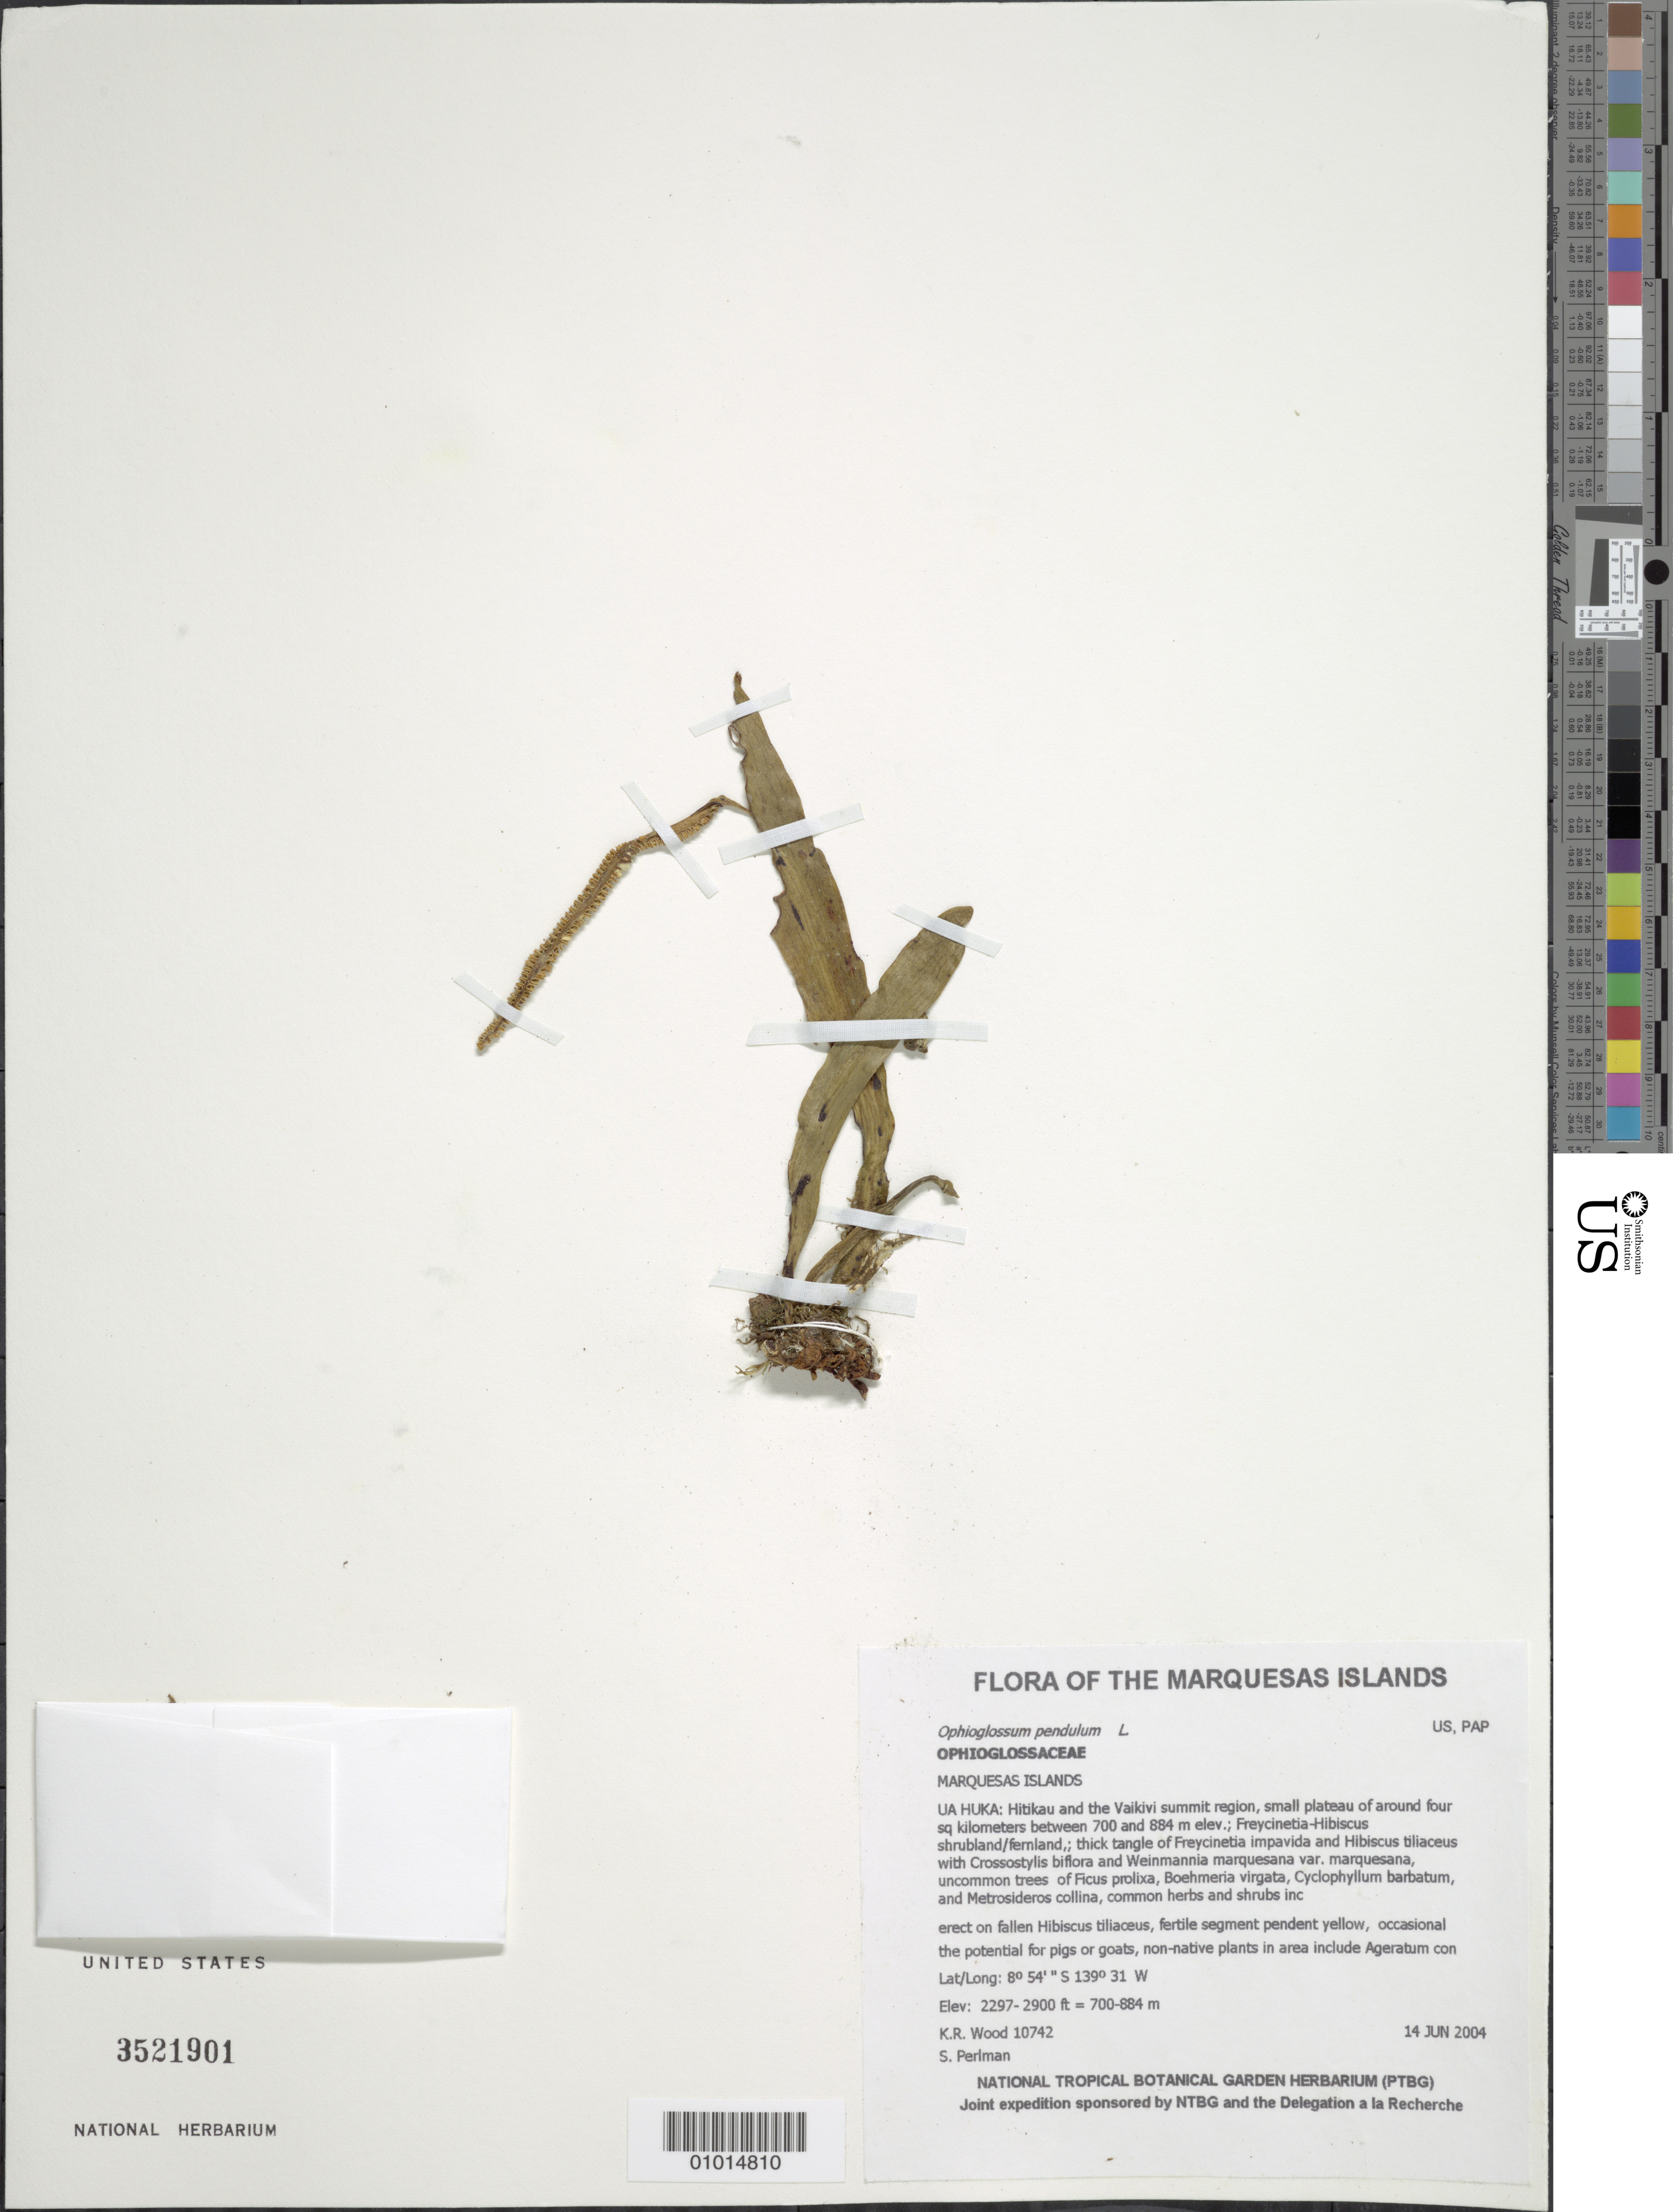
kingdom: Plantae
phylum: Tracheophyta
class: Polypodiopsida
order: Ophioglossales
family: Ophioglossaceae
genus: Ophioderma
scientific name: Ophioderma pendulum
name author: (L.) C. Presl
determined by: Wagner, W. L., (BOT), Smithsonian Institution - National Museum of Natural History (UNITED STATES)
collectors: K. R. Wood & S. P. Perlman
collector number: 10742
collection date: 2004-06-14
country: French Polynesia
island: Ua Huka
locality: Hitikau and the Vaikivi summit region, small plateau of around four sq kilometers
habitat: Freycinetia - Hibiscus shrubland/fernland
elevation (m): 700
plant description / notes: The potential for pigs or goats, non-native plants in area include Ageratum conyzoides, Cordyline fruticosa, Dioscorea pentaphylla, and Zingiber zerumbet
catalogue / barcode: US 3521901